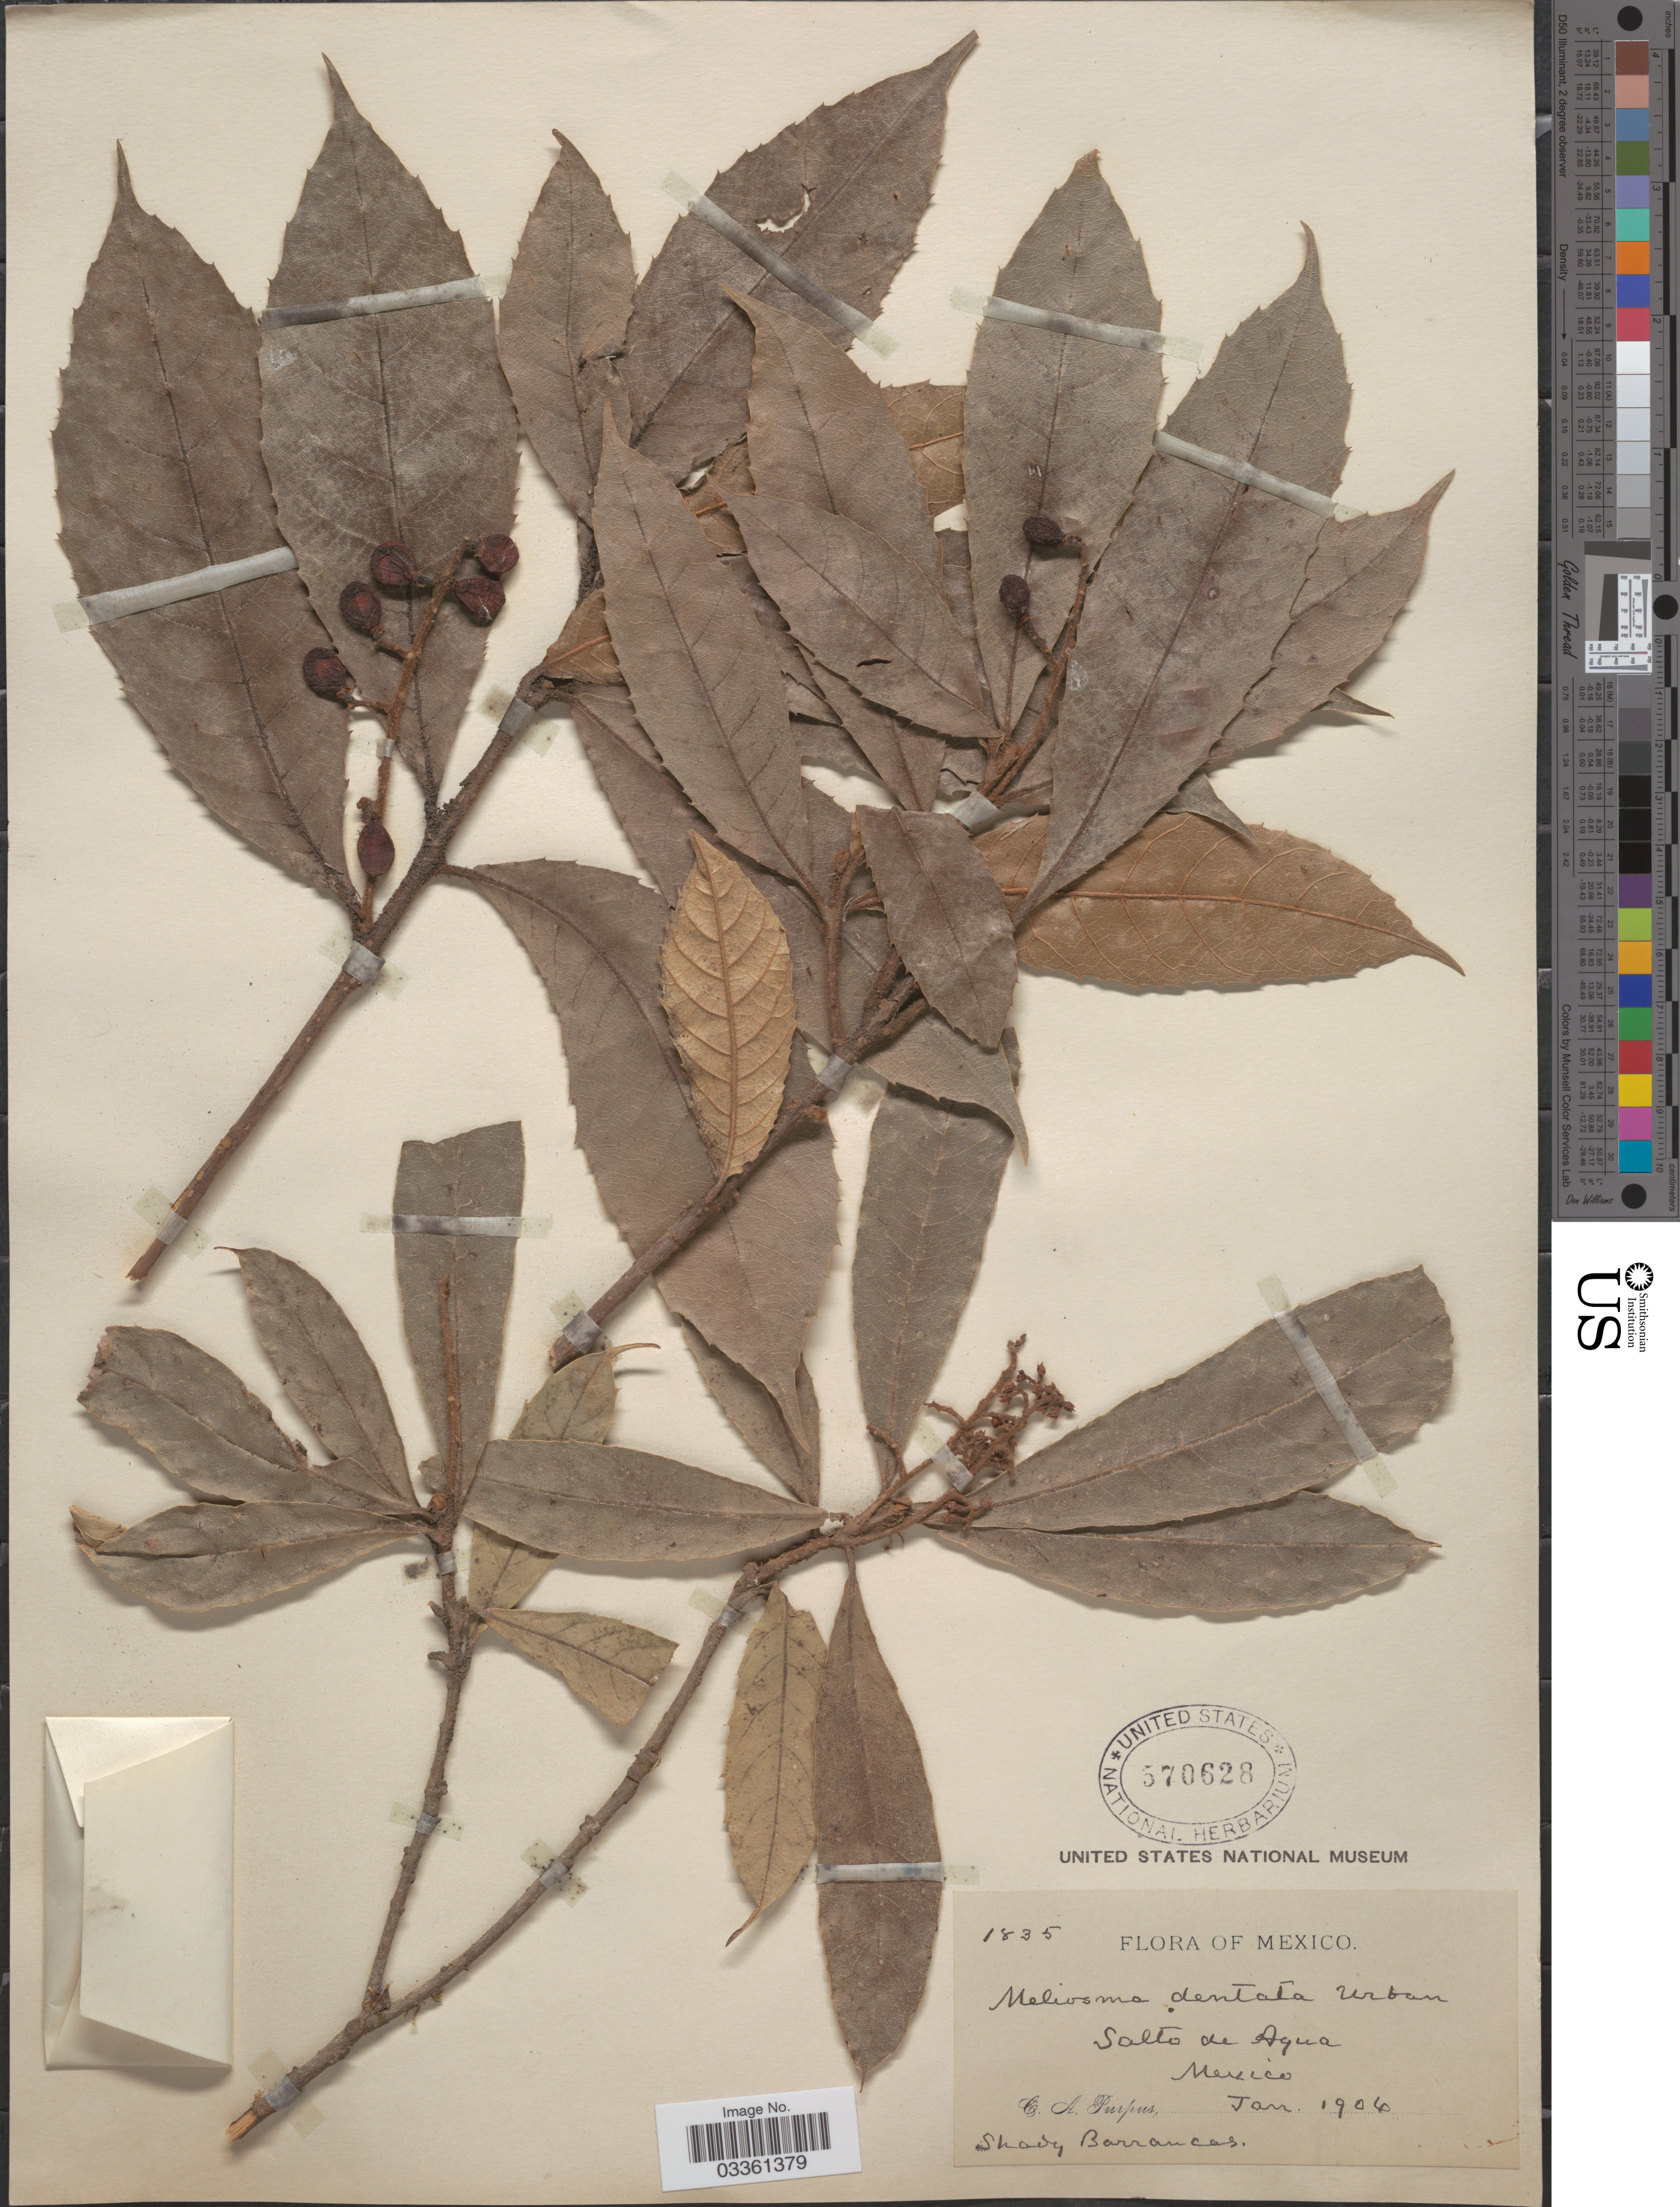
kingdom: Plantae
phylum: Tracheophyta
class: Magnoliopsida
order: Proteales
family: Sabiaceae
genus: Meliosma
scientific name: Meliosma dentata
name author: (Liebm.) Urb.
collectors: C. A. Purpus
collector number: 1835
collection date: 1906-01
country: Mexico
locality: Salto de Agua.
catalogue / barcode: US 570628